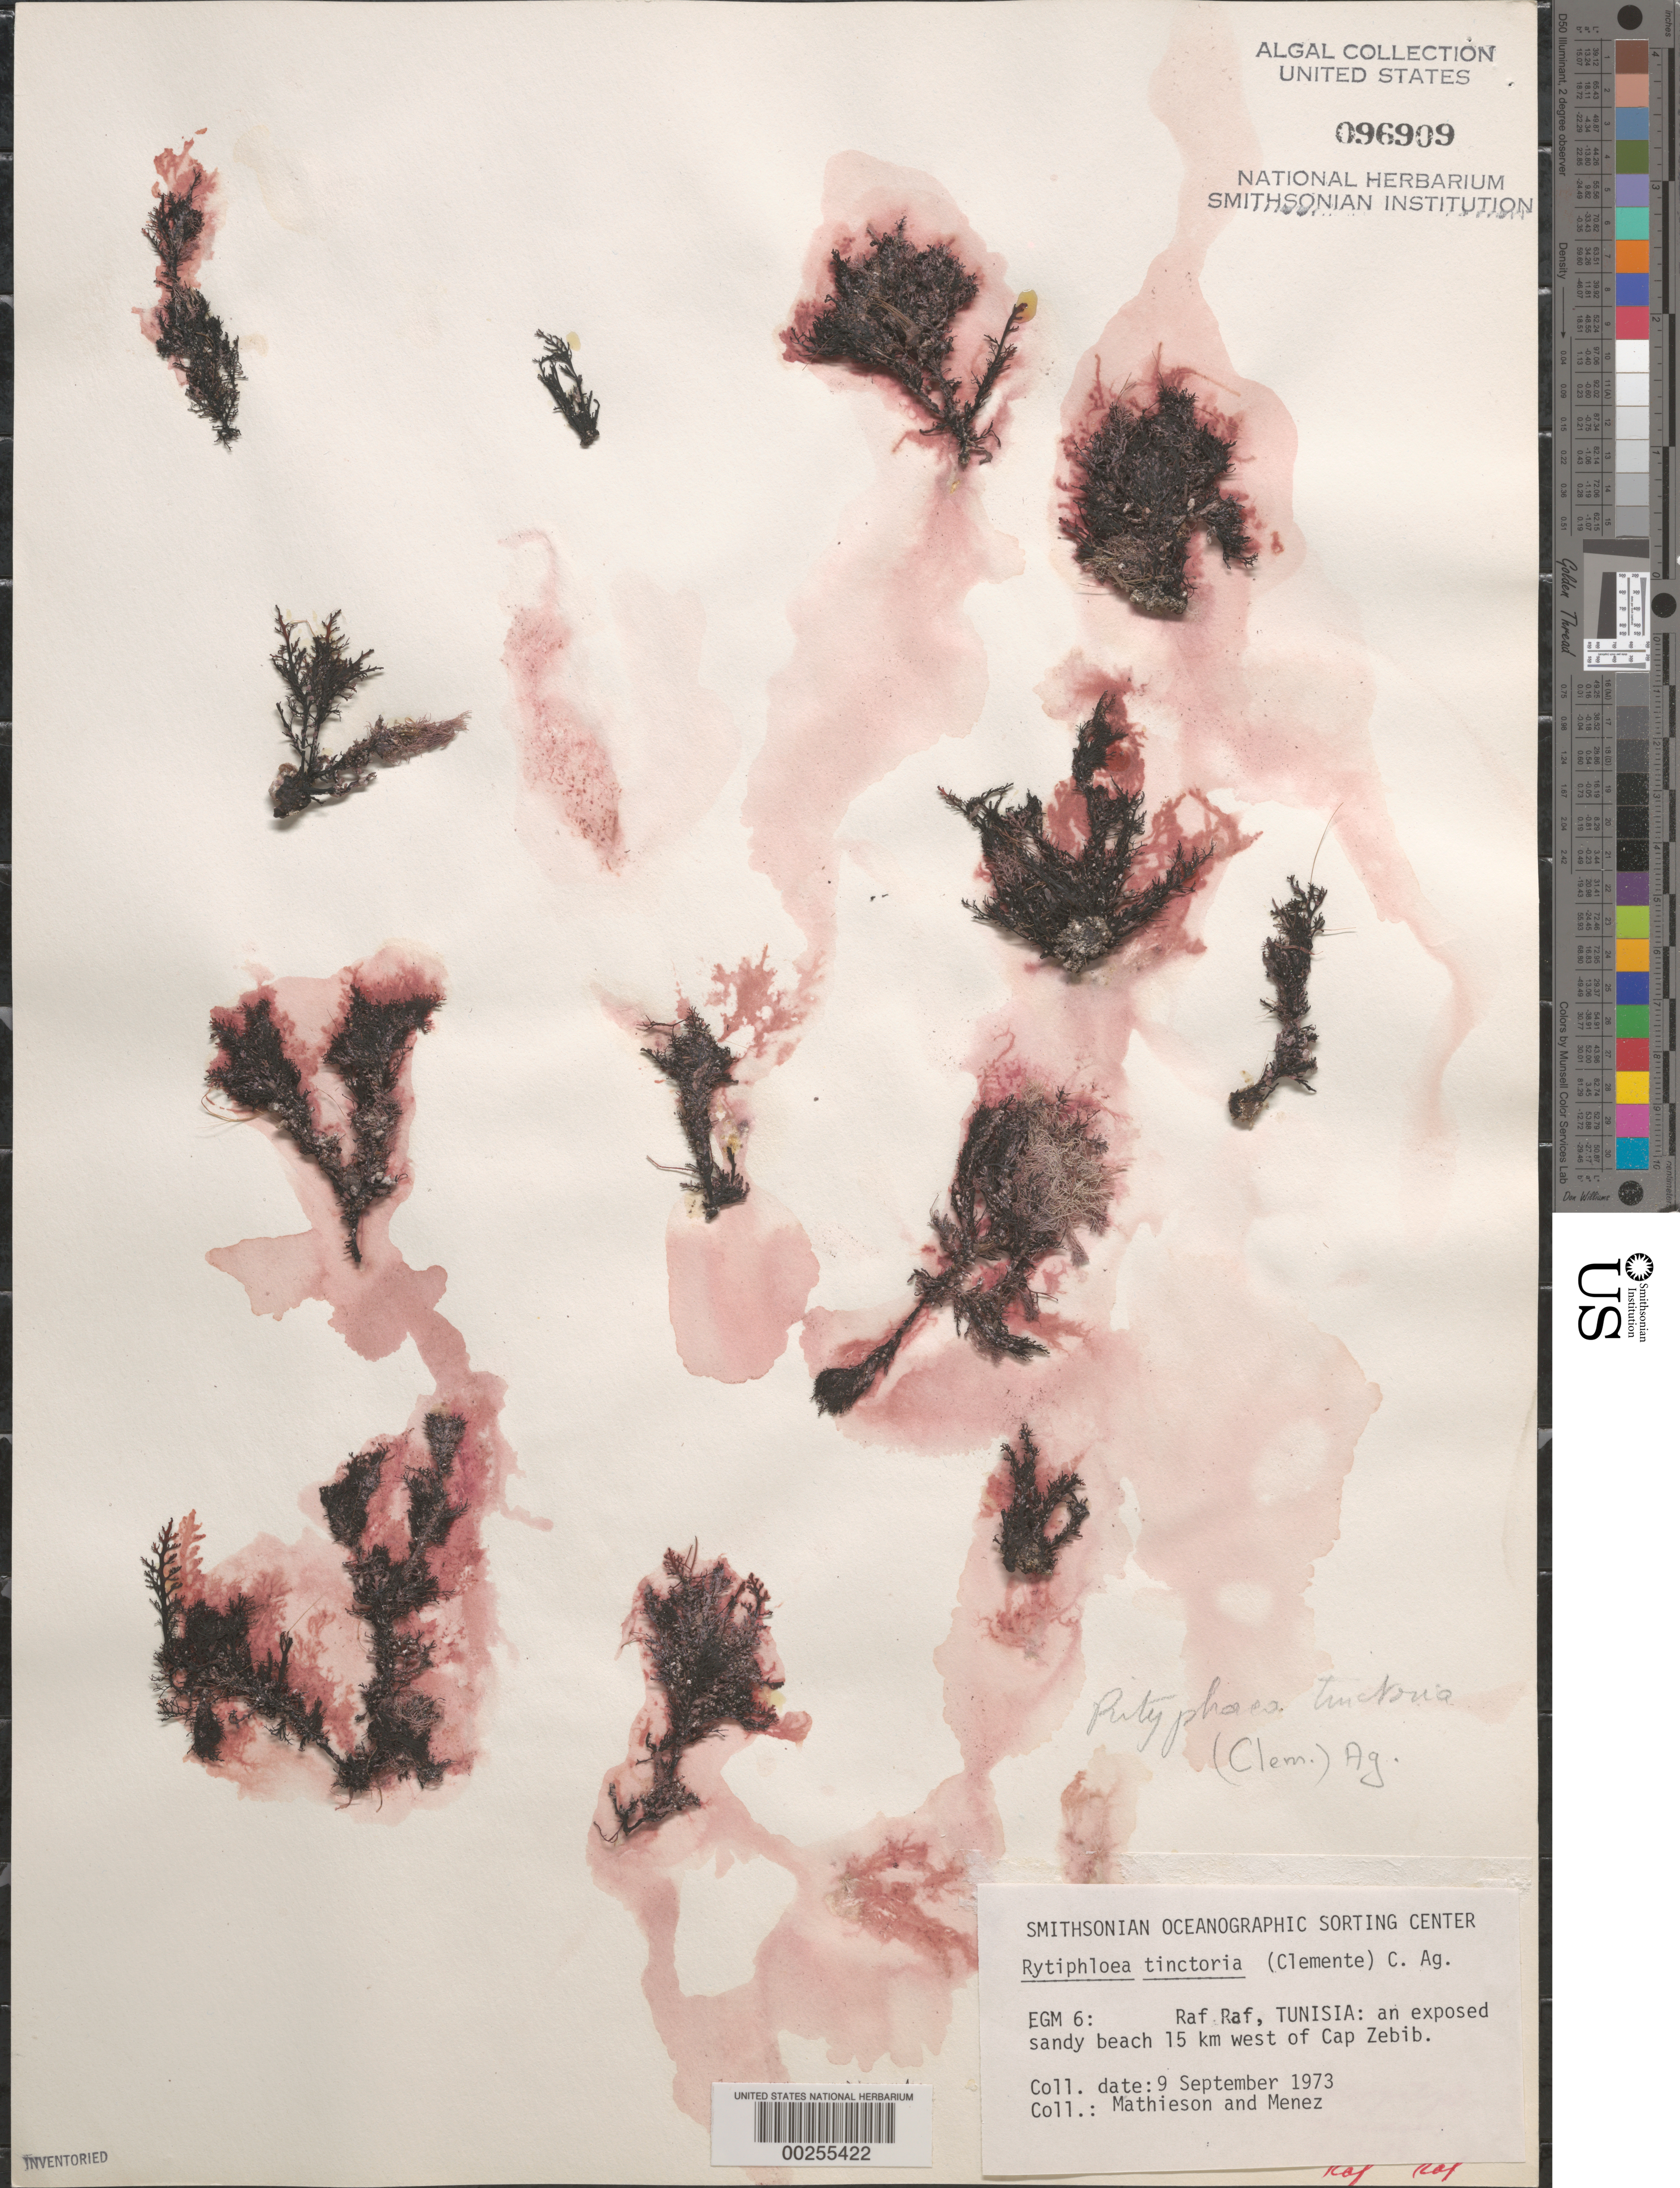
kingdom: Plantae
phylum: Rhodophyta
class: Florideophyceae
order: Ceramiales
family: Rhodomelaceae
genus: Rytiphloea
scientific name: Rytiphloea tinctoria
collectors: R. Mathieson & Meñez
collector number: EGM 6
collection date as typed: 09 Sep 1973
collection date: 1973-09-09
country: Tunisia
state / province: Bizerte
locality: Raf raf, 15 km west of cap zebib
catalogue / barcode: US 96909